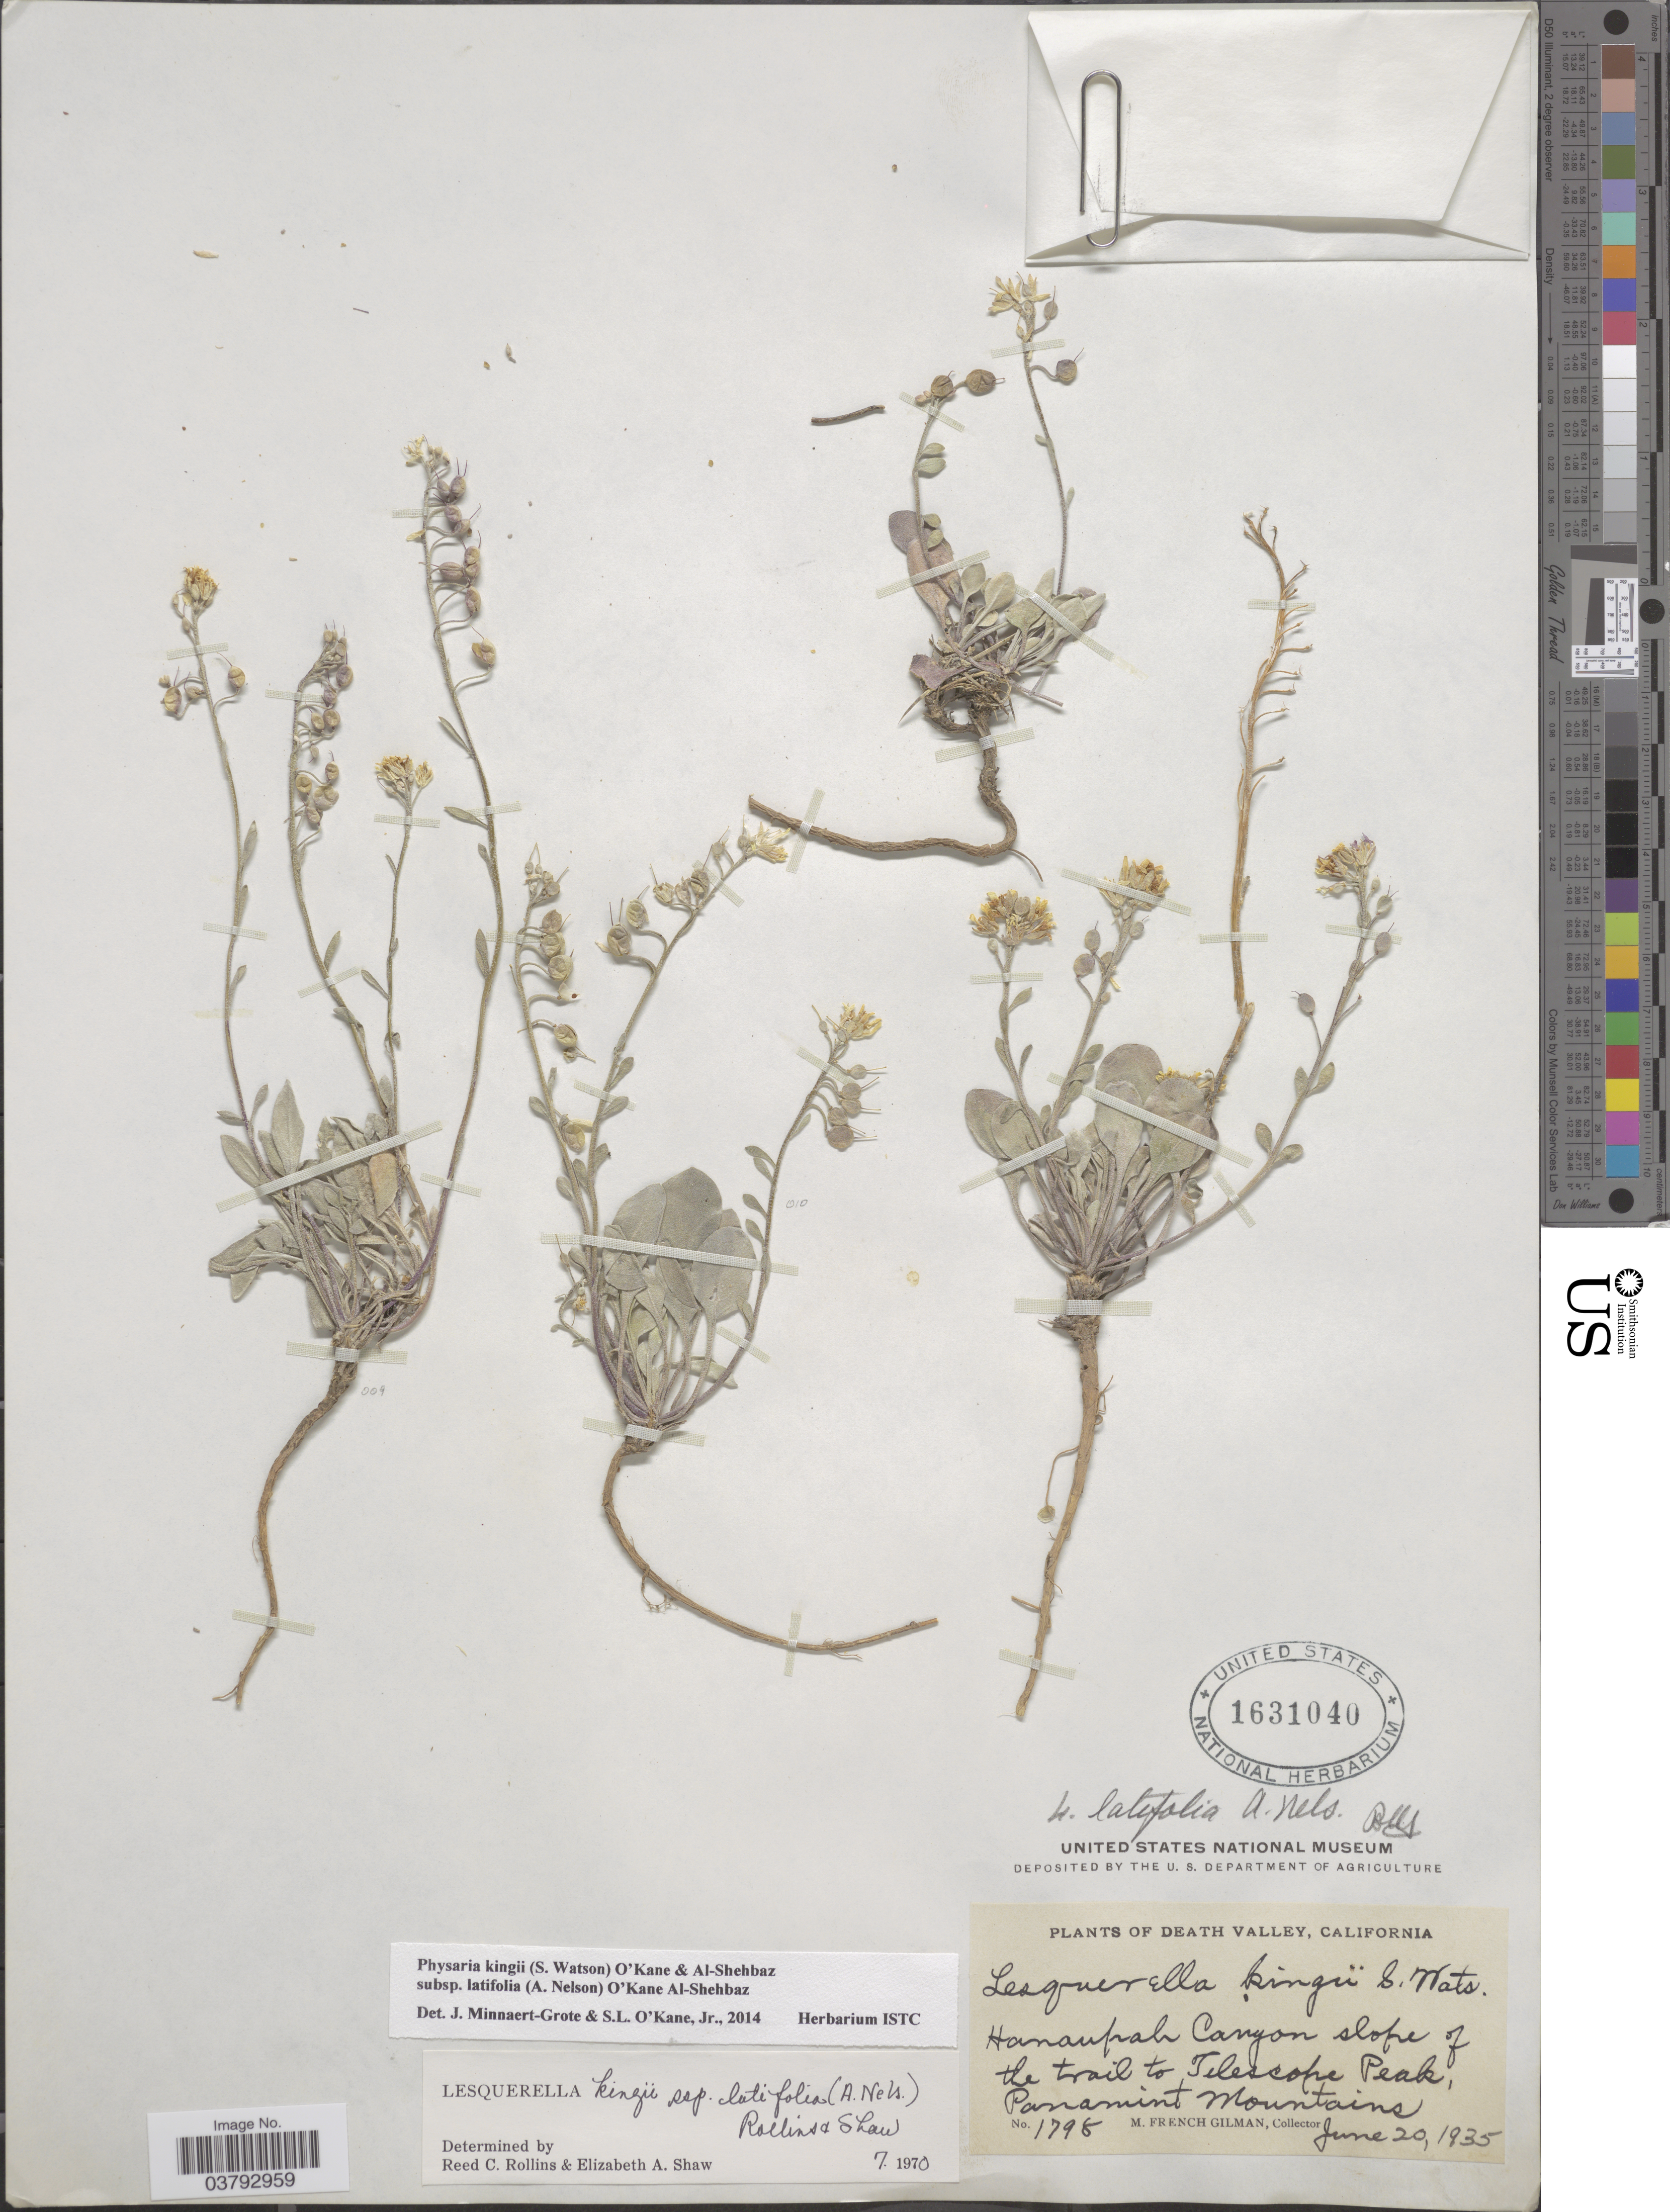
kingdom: Plantae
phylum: Tracheophyta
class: Magnoliopsida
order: Brassicales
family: Brassicaceae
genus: Physaria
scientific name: Physaria kingii subsp. latifolia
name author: (A. Nelson) O'Kane & Al-Shehbaz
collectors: M. F. Gilman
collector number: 1795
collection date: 1935-06-20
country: United States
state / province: California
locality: Death Valley. Hanaupah Canyon slope of the trail to Telescope Peak, Panamint Mountains.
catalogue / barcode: US 1631040